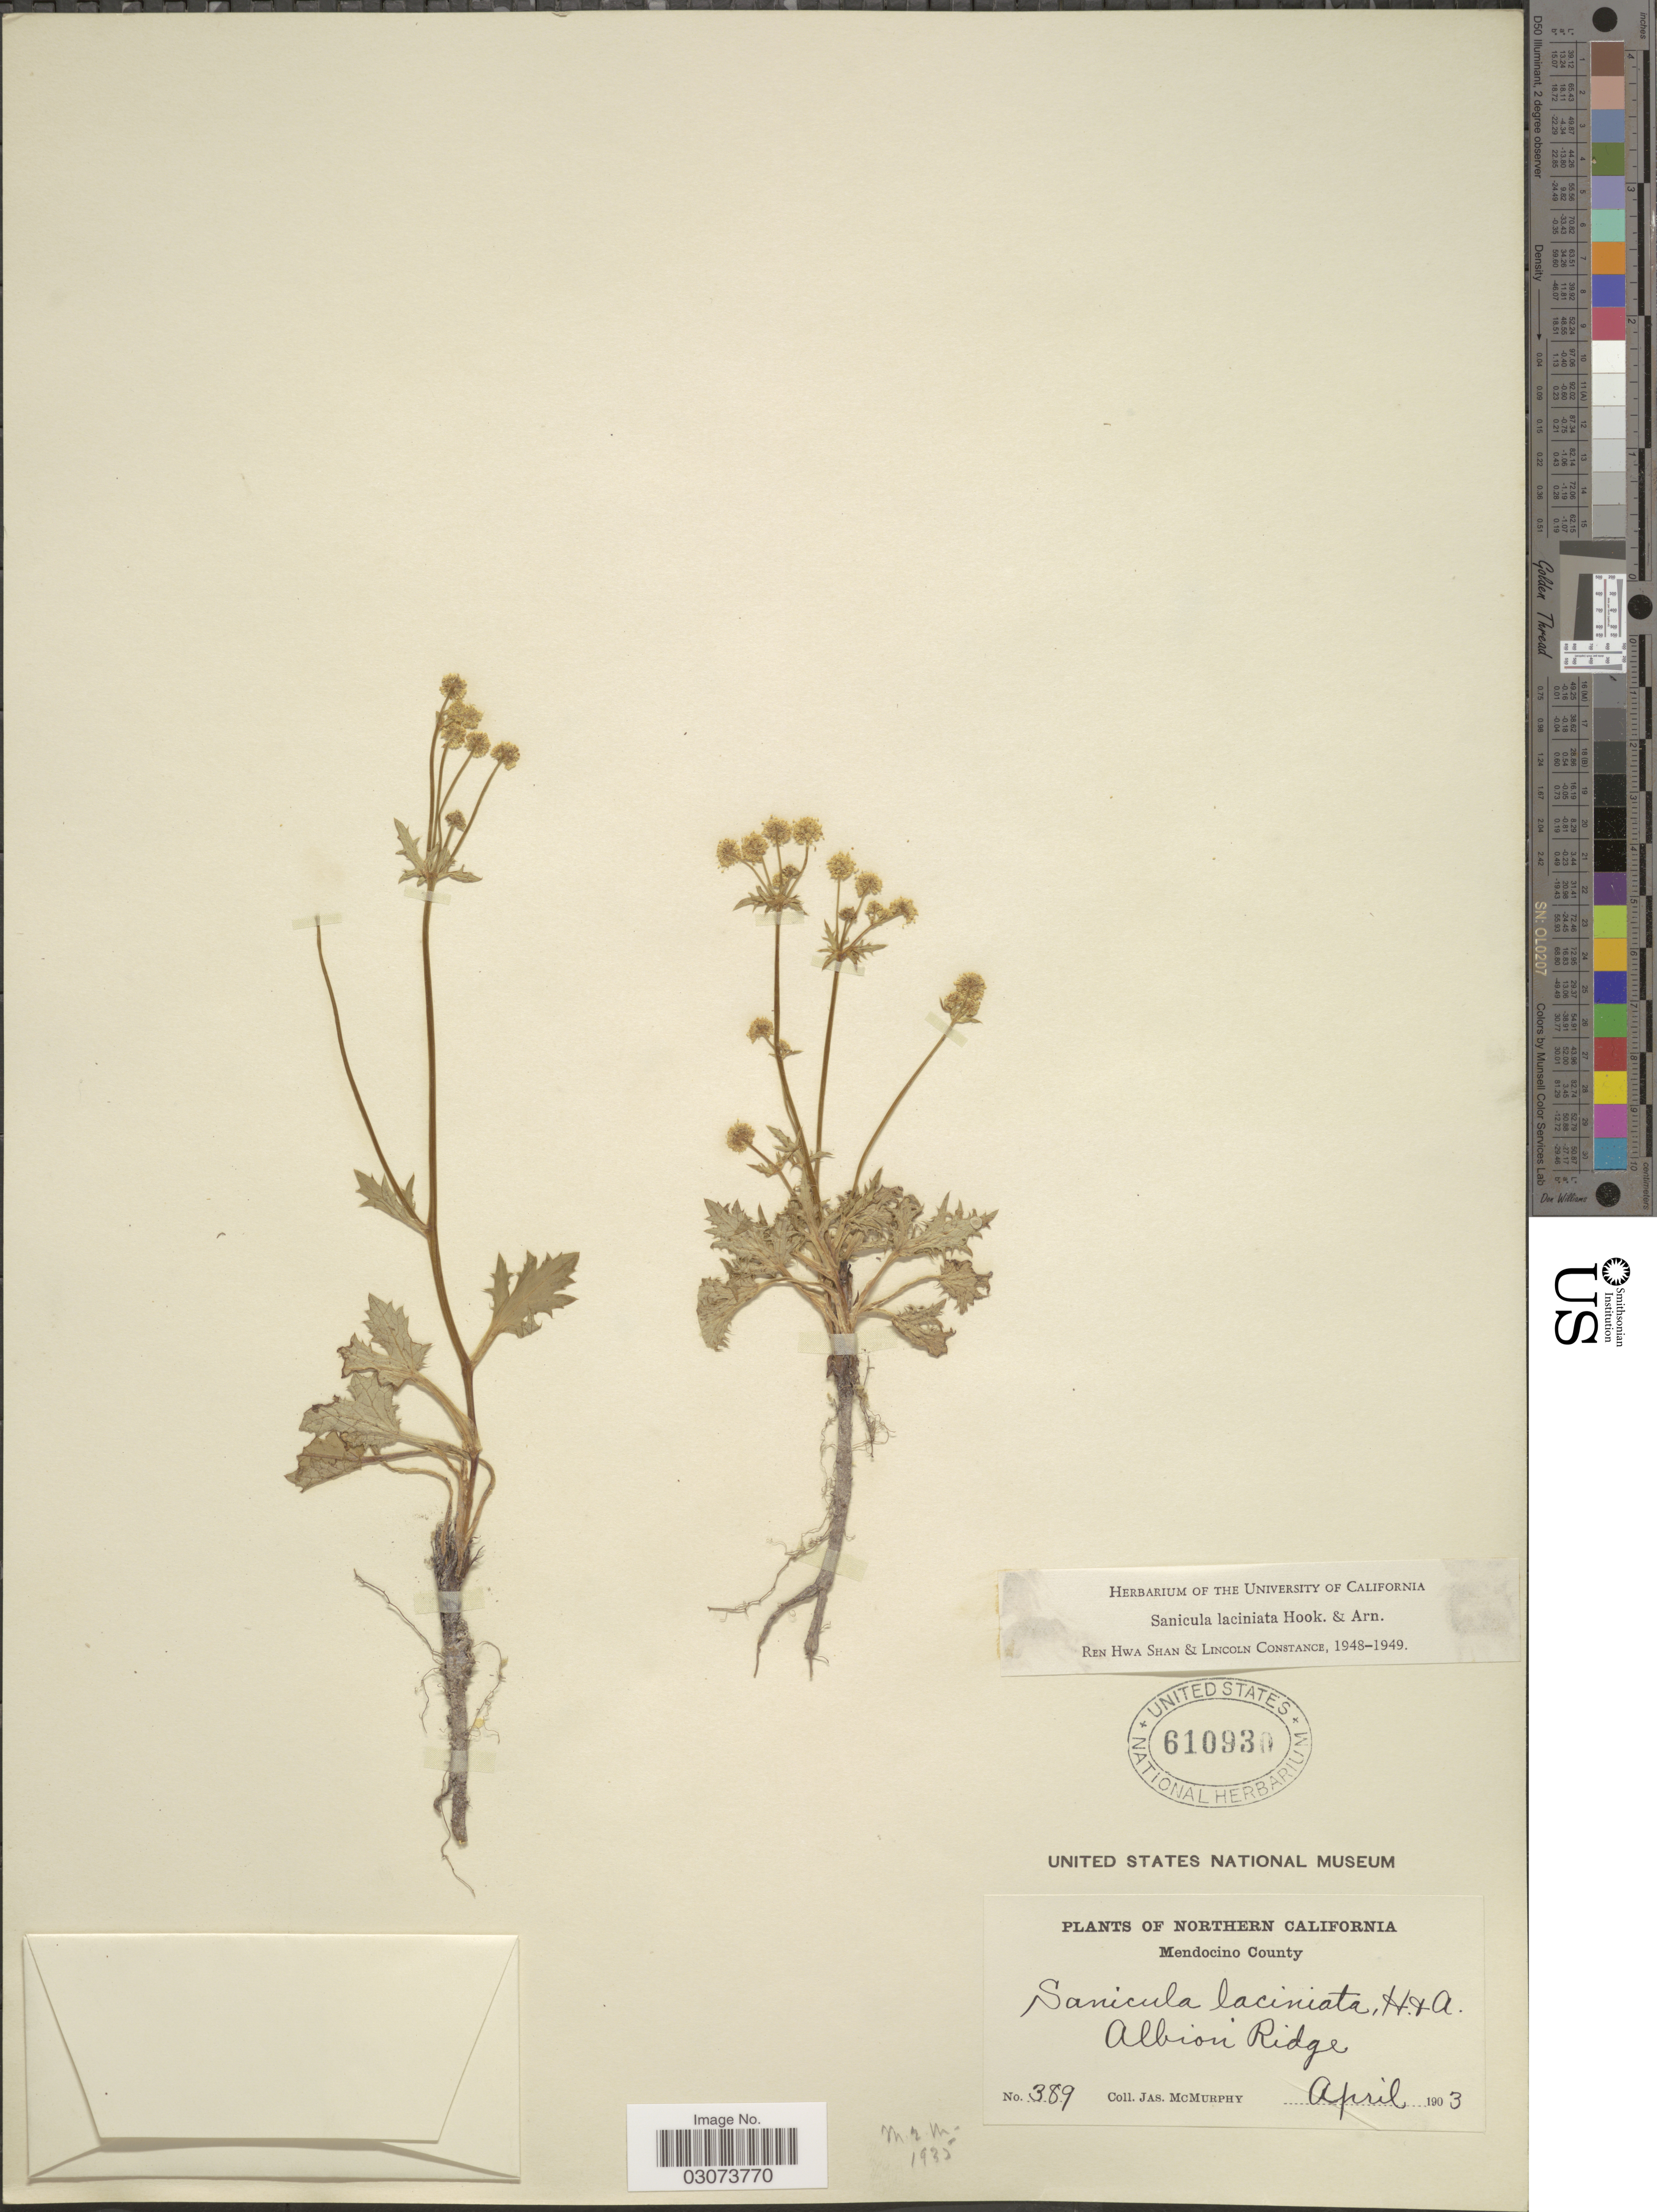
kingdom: Plantae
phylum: Tracheophyta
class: Magnoliopsida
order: Apiales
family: Apiaceae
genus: Sanicula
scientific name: Sanicula laciniata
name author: Hook. & Arn.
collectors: J. McMurphy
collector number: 389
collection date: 1903-04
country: United States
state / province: California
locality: Northern California. Albion Ridge.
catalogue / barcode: US 610930